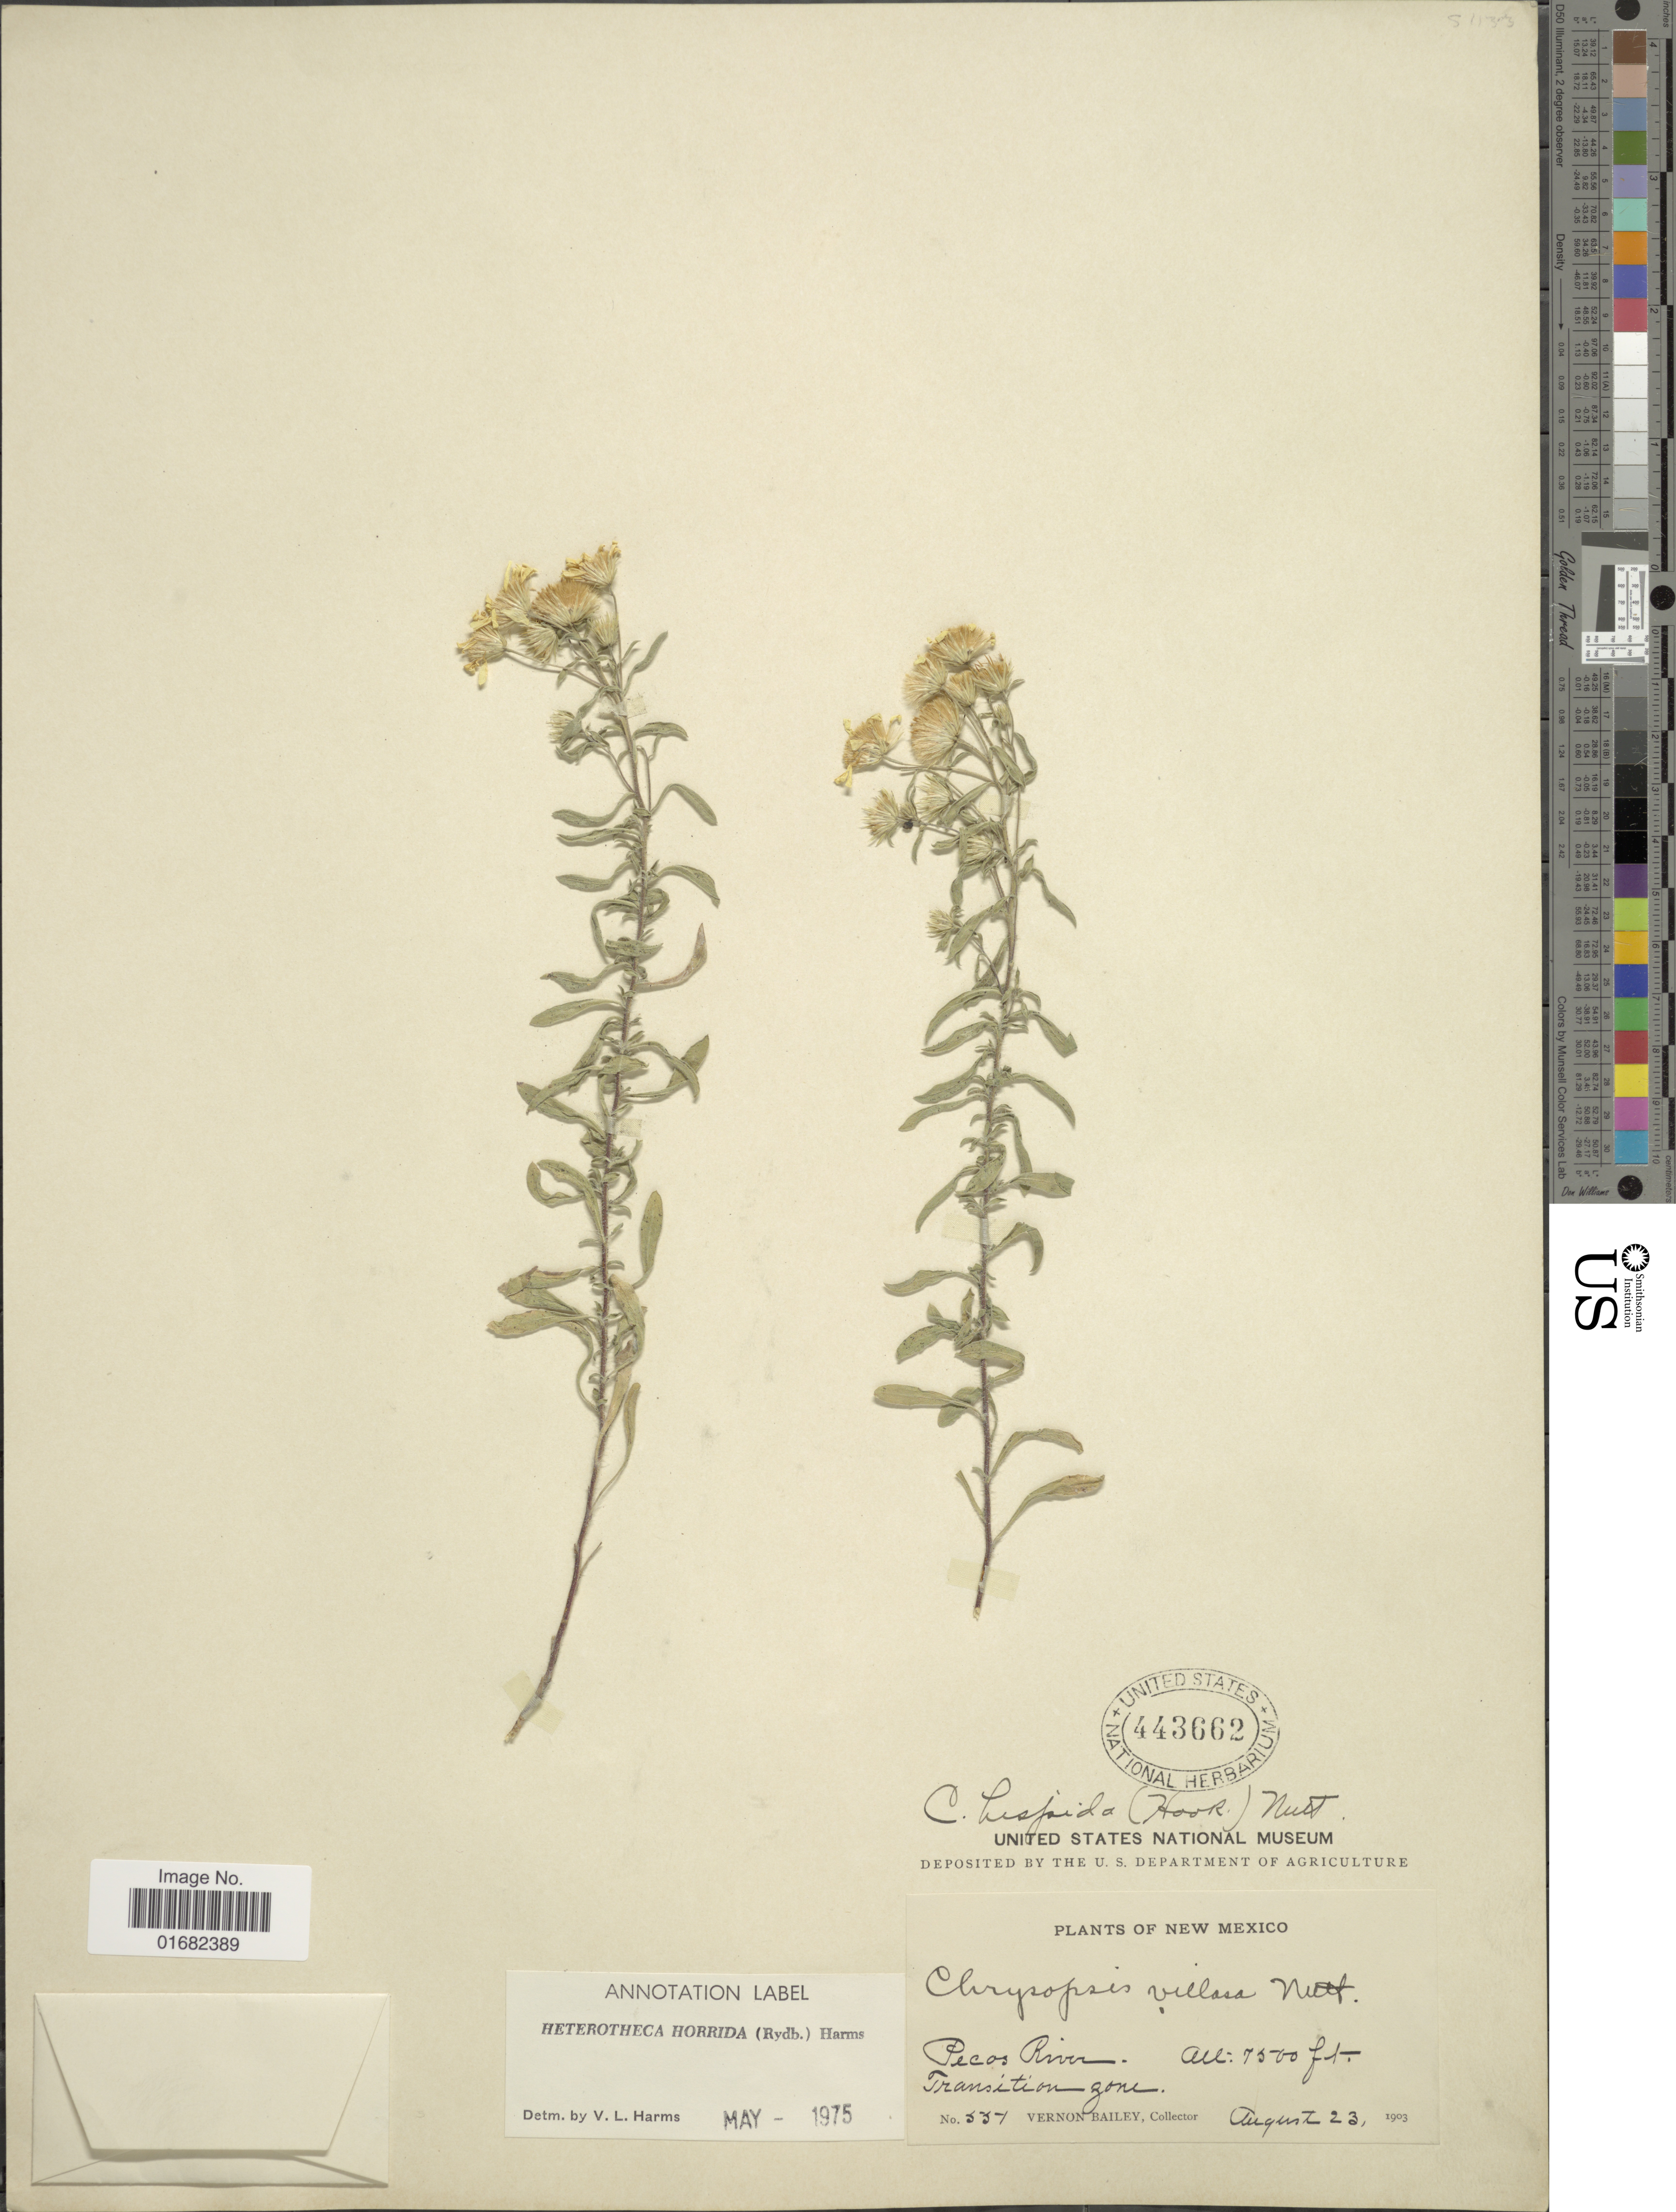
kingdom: Plantae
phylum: Tracheophyta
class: Magnoliopsida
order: Asterales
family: Asteraceae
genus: Heterotheca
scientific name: Heterotheca horrida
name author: (Rydb.) V.L. Harms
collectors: V. O. Bailey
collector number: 551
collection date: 1903-08-23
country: United States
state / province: New Mexico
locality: Pecos River. Transition zone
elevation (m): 2286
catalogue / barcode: US 443662